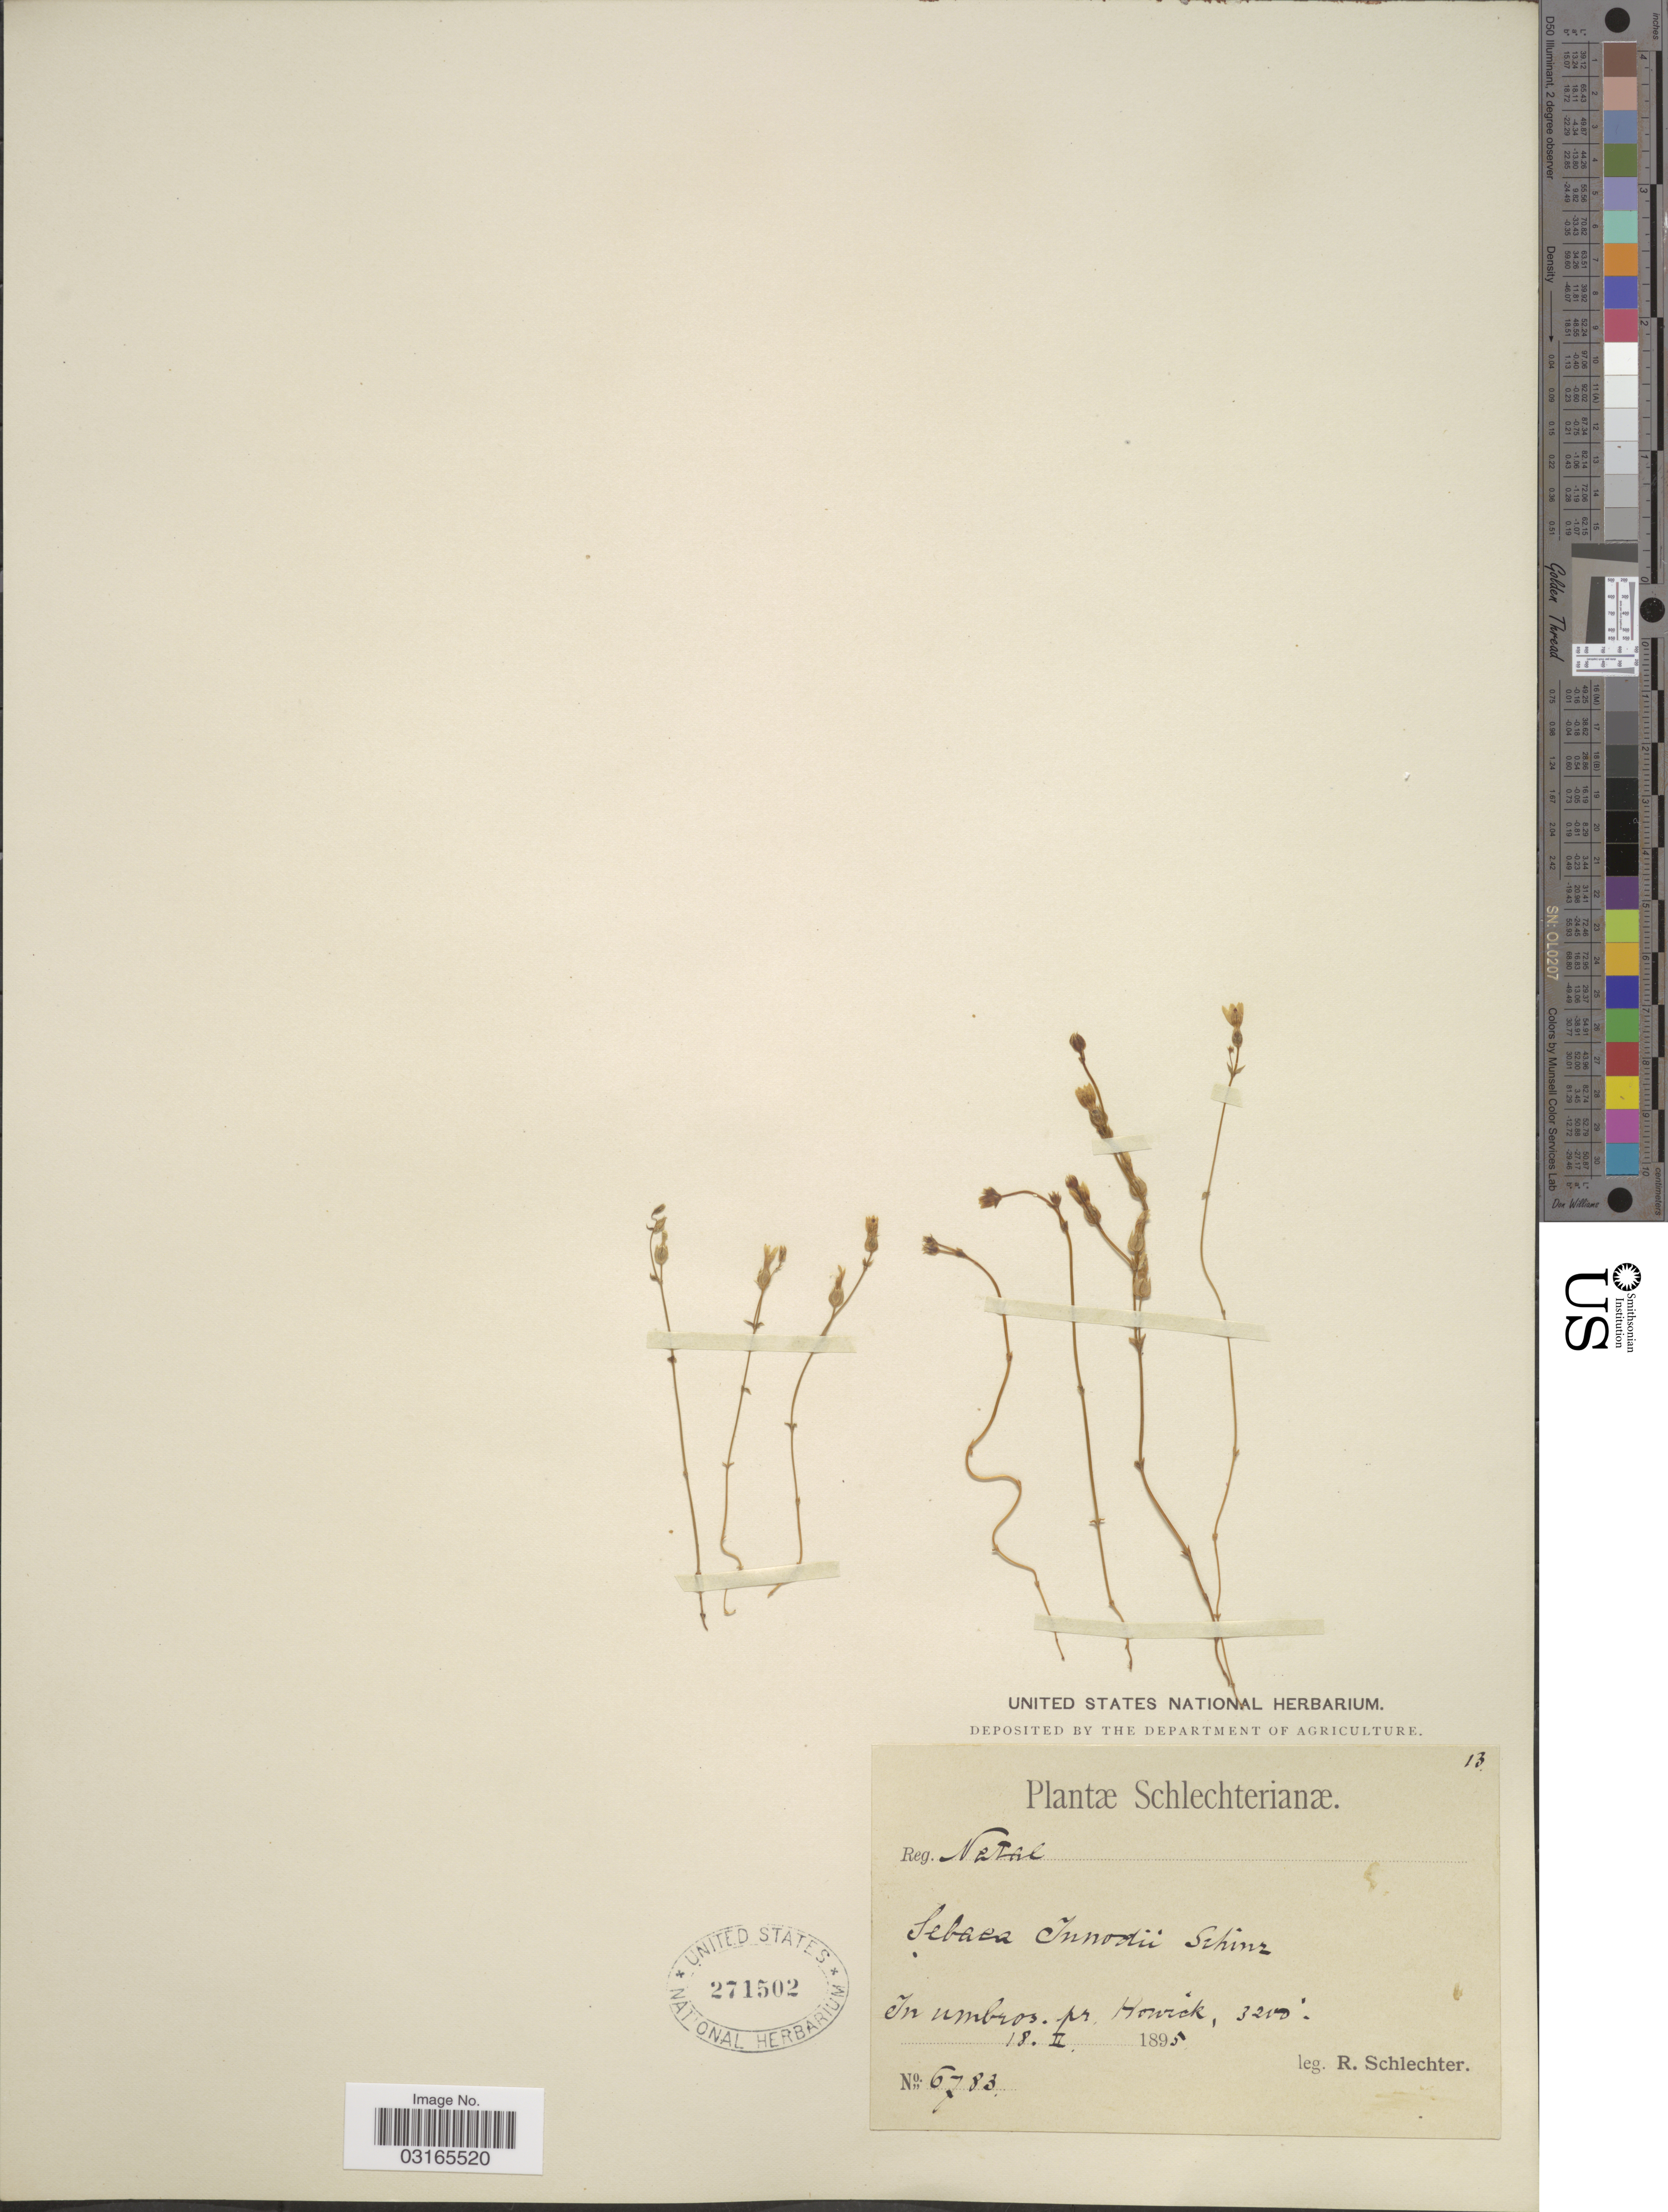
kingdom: Plantae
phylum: Tracheophyta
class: Magnoliopsida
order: Gentianales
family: Gentianaceae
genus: Sebaea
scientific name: Sebaea junodii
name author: Schinz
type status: Type Collection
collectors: F. R. R. Schlechter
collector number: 6783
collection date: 1895-02-18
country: South Africa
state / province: KwaZulu-Natal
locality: Reg. Natal. In umbros pr. Howick.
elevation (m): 975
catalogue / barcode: US 271502